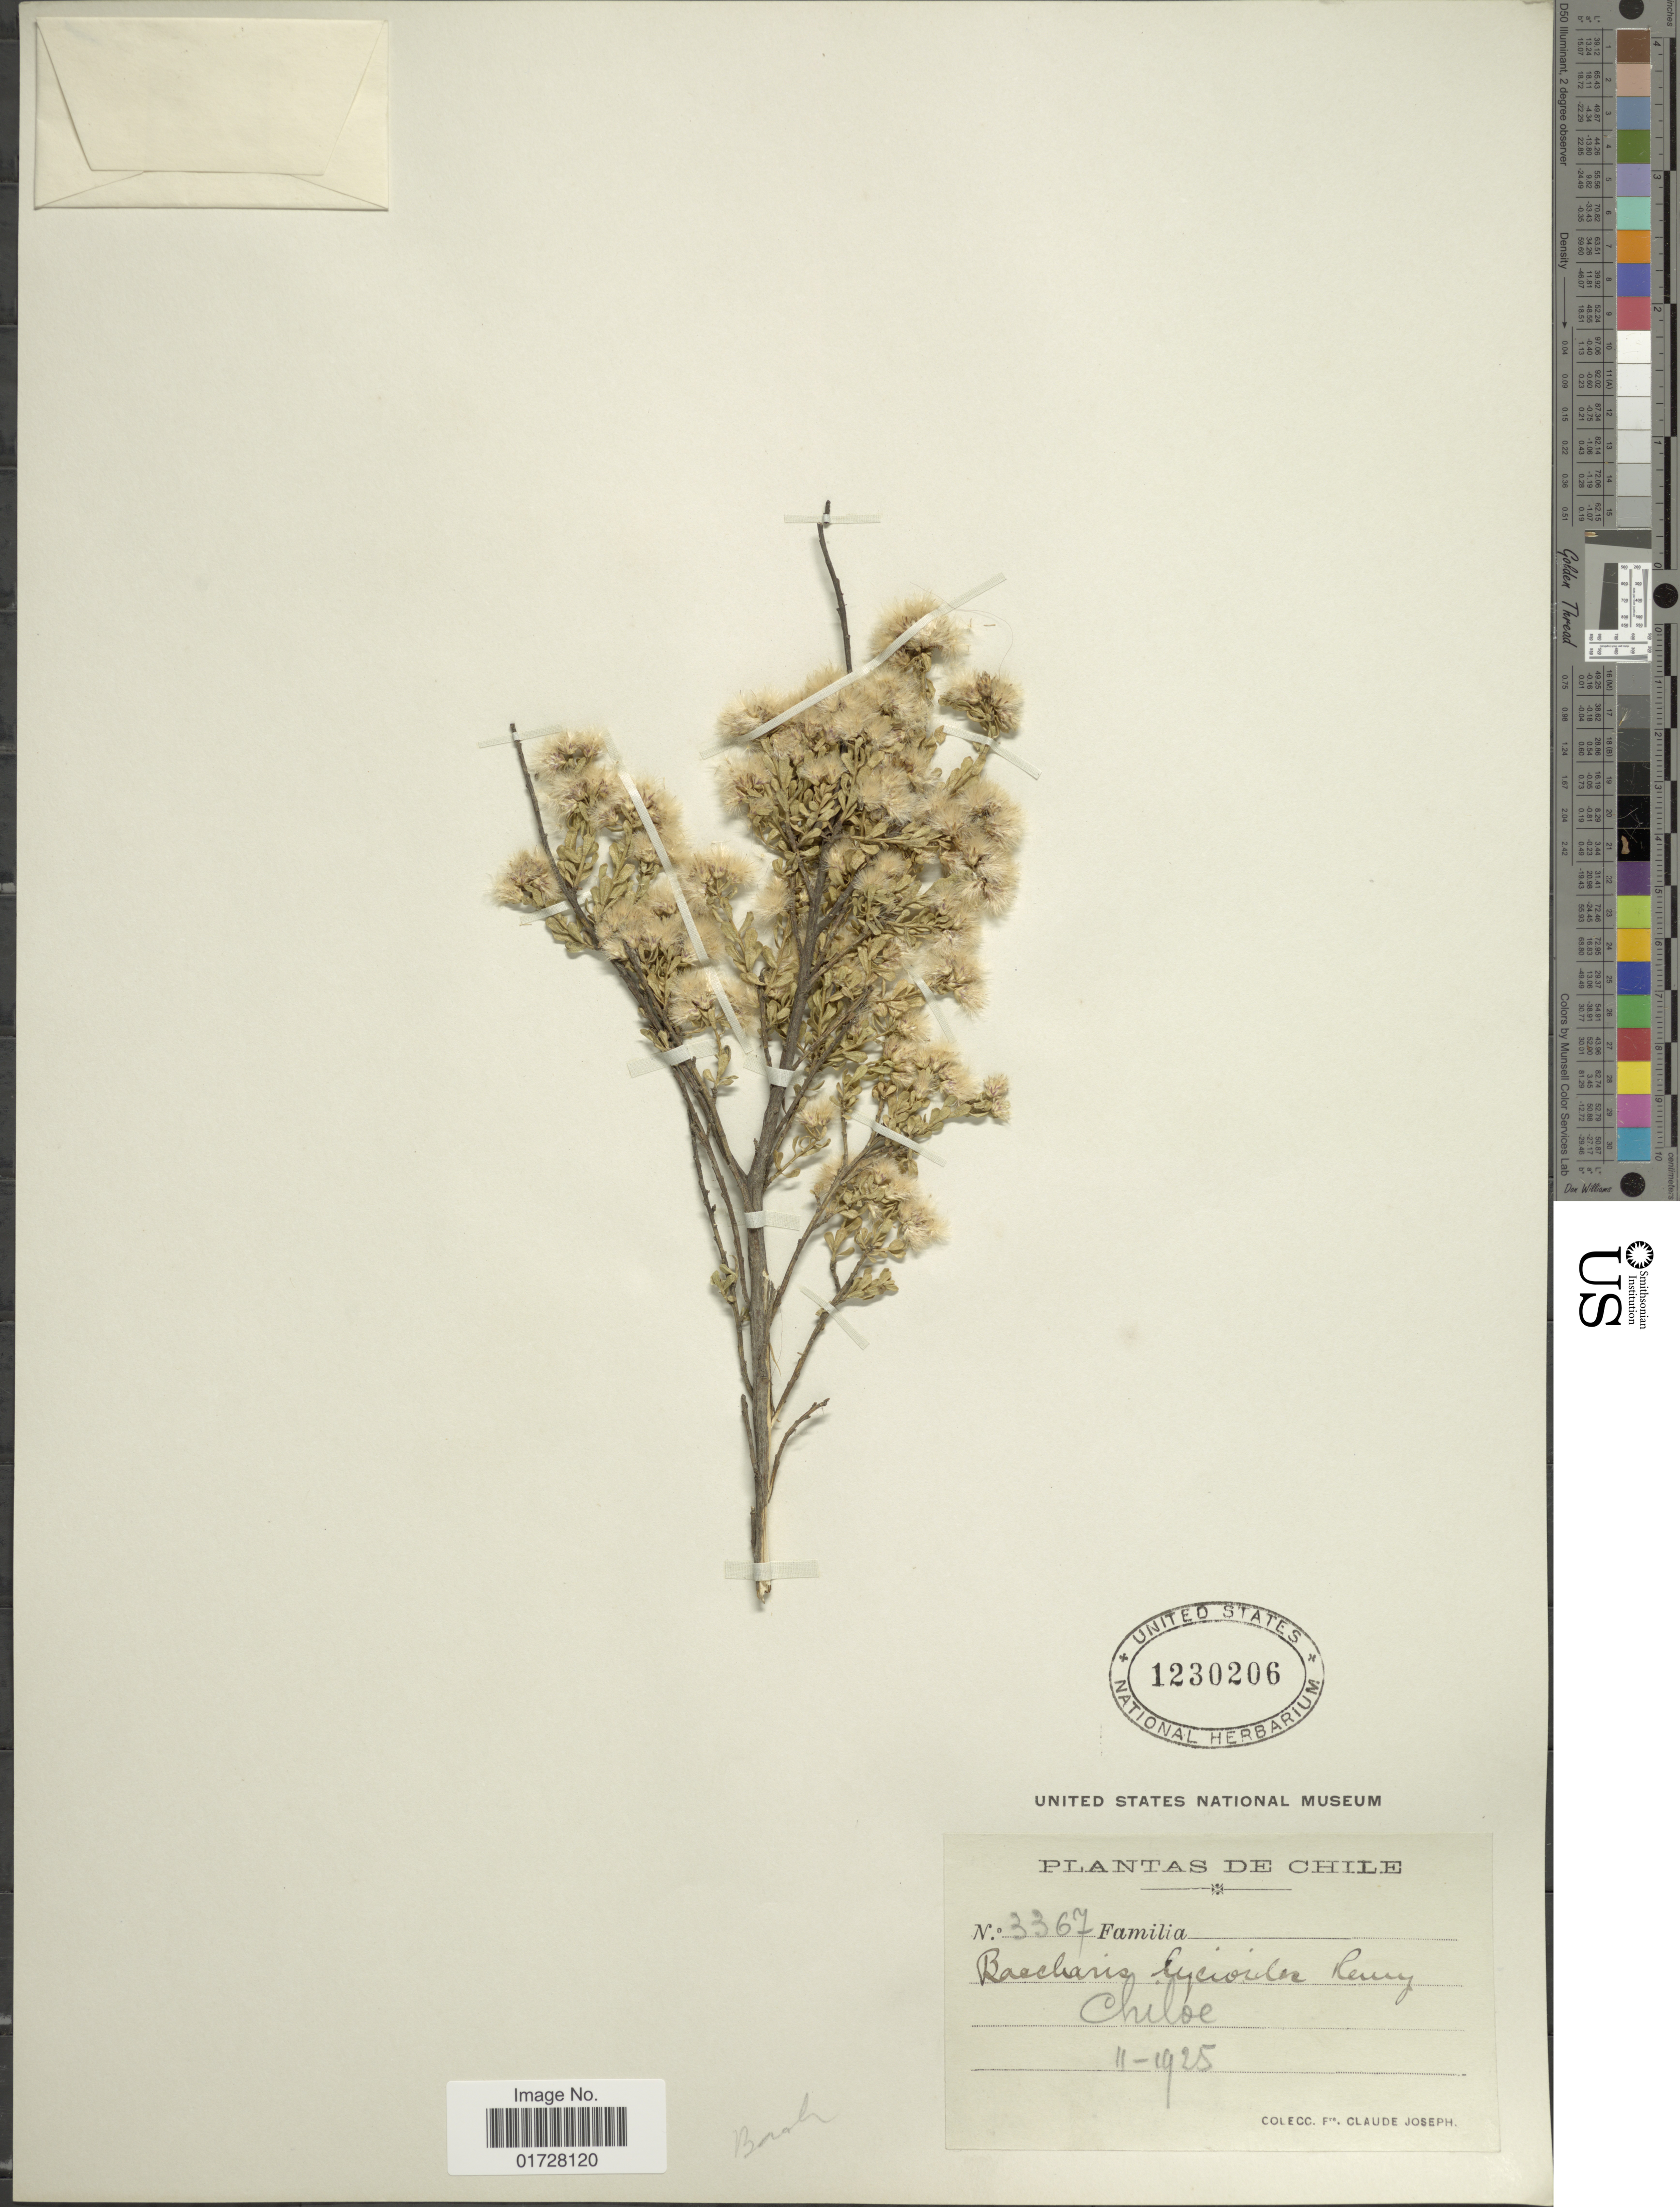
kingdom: Plantae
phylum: Tracheophyta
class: Magnoliopsida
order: Asterales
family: Asteraceae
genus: Baccharis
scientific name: Baccharis lycioides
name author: J. Rémy in Gay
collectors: Bro. Claude-Joseph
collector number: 3367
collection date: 1925-11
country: Chile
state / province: Arica y Parinacota (XV)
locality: Chiloe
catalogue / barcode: US 1230206